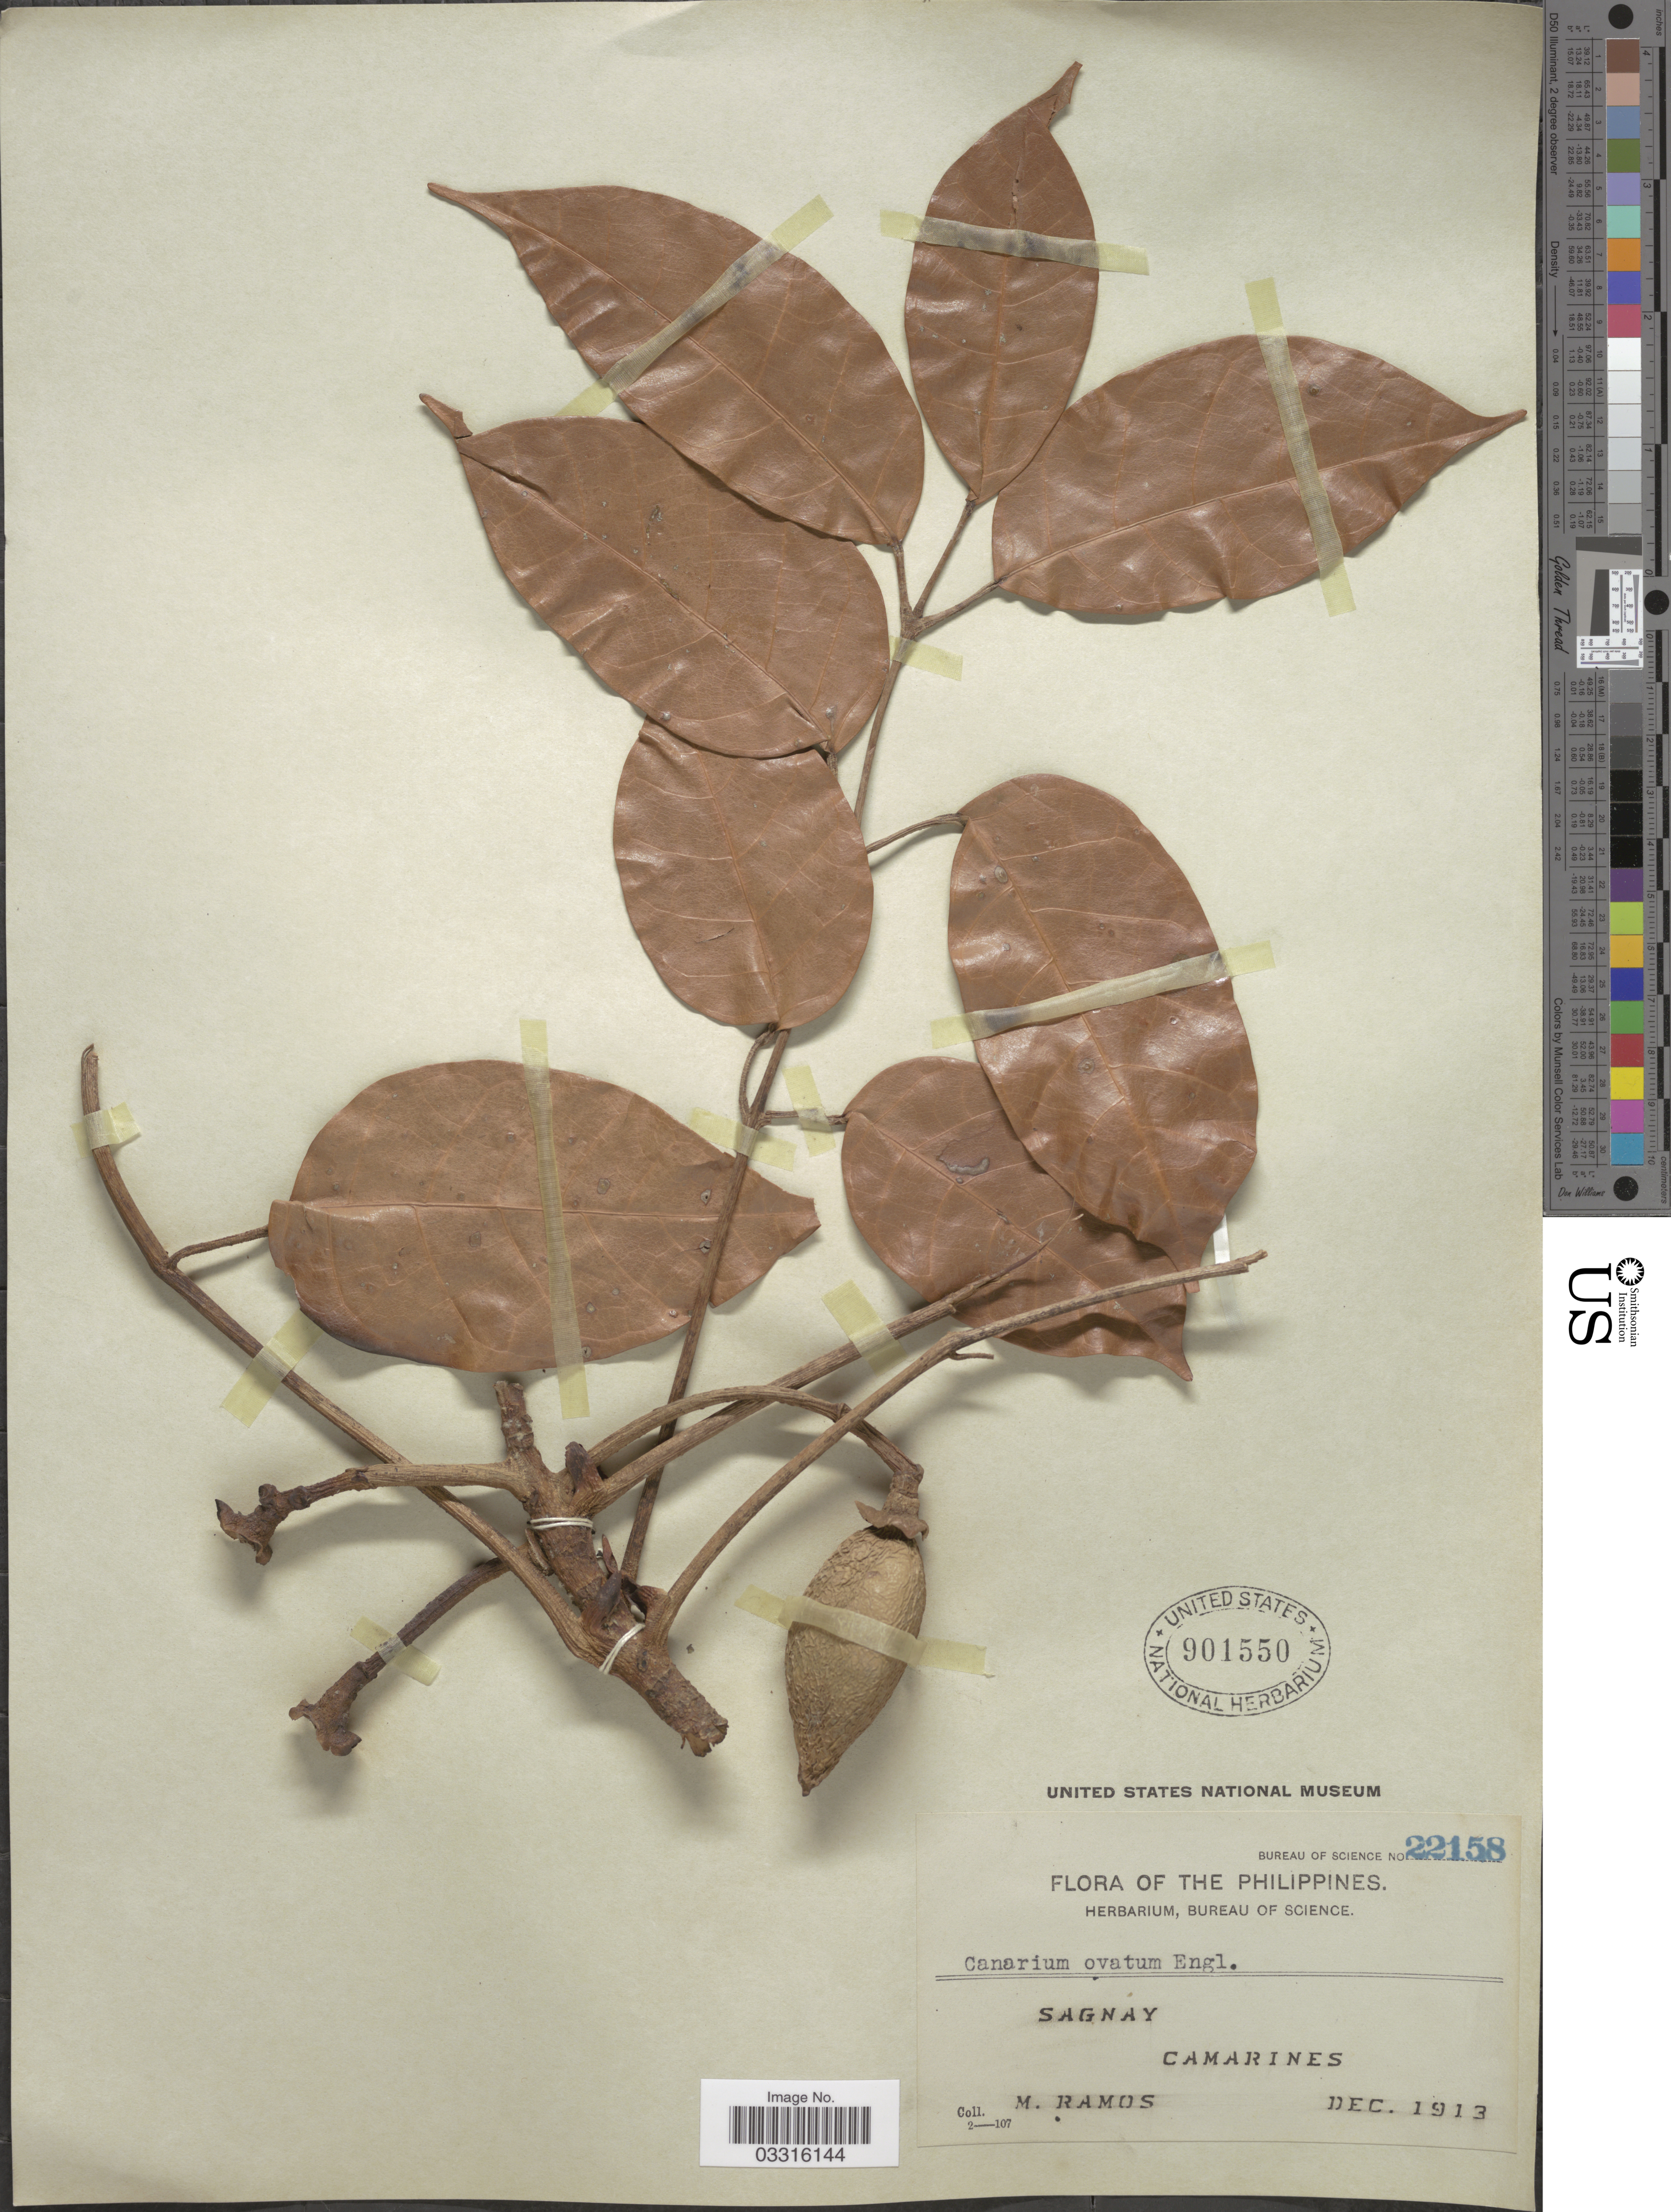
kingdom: Plantae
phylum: Tracheophyta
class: Magnoliopsida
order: Sapindales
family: Burseraceae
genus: Canarium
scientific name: Canarium ovatum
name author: Engl.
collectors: M. Ramos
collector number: Bureau of Science 22158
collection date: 1913-12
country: Philippines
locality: Sagnay, Camarines.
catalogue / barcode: US 901550